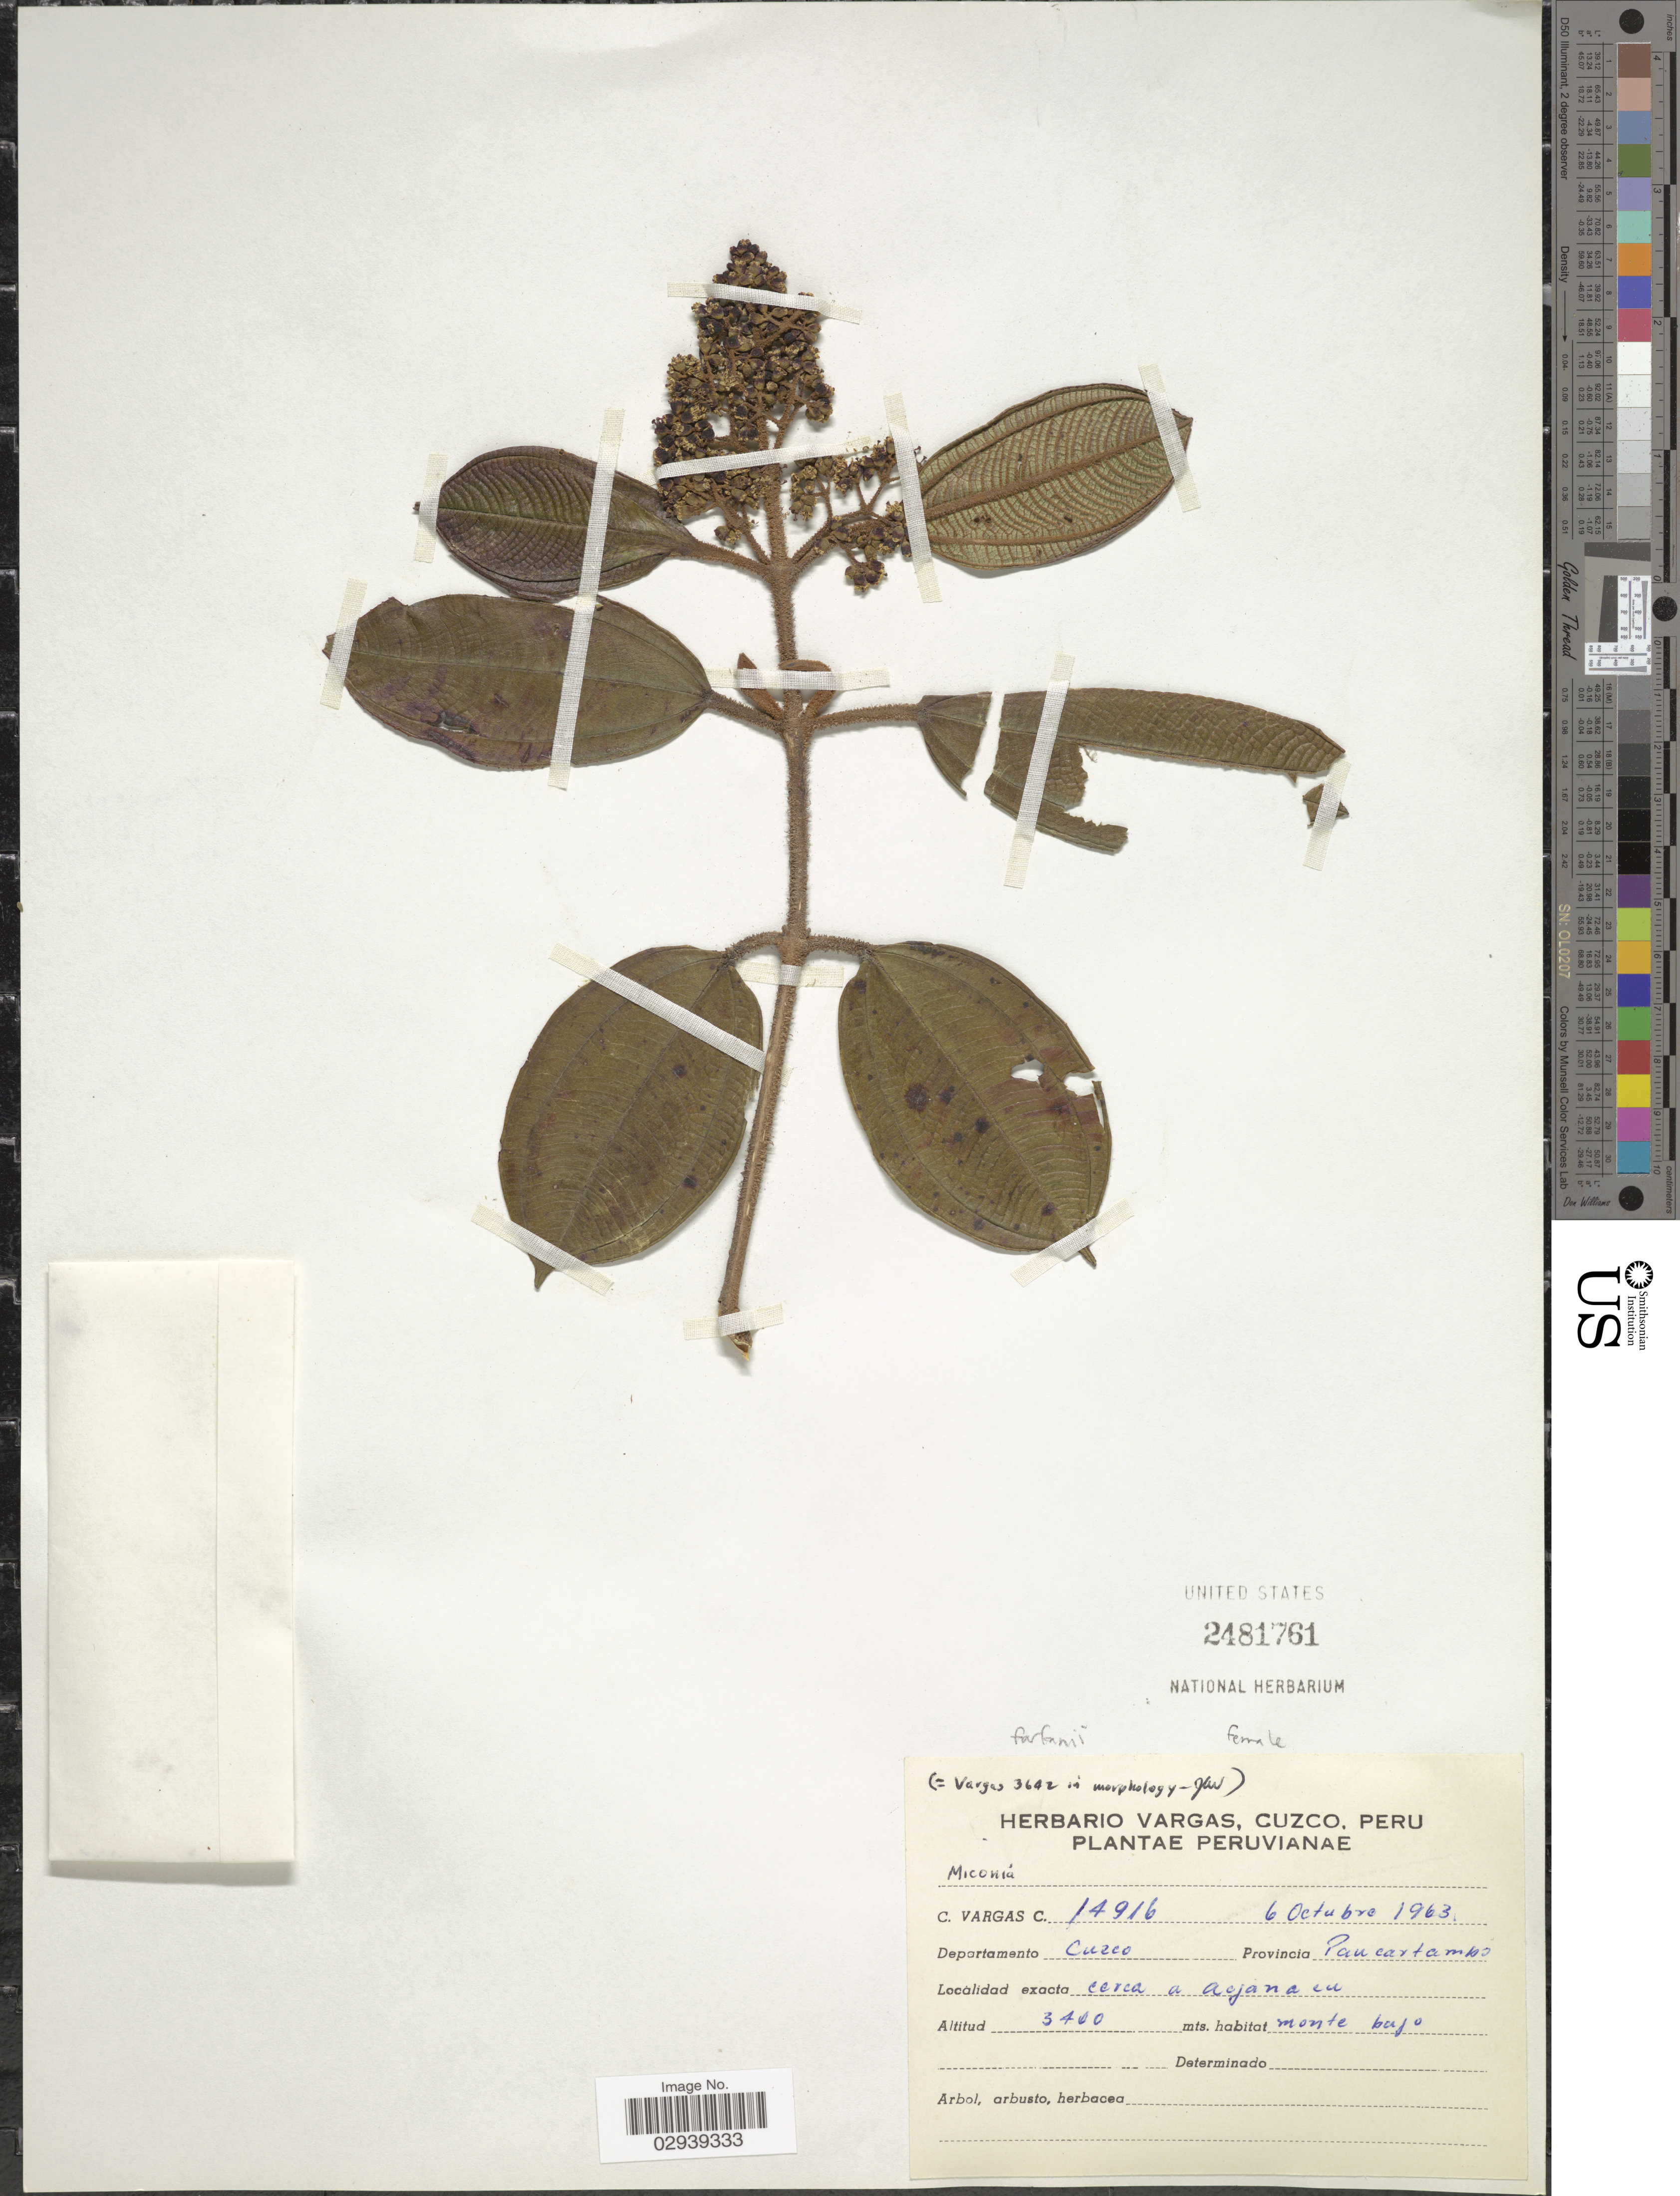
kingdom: Plantae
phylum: Tracheophyta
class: Magnoliopsida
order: Myrtales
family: Melastomataceae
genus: Miconia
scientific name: Miconia farfanii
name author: Jan.M. Burke & Michelang.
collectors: C. Vargas Calderón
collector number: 14916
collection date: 1963-10-06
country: Peru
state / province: Cusco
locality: Departamento Cuzco. Provincia Paucartambo. Cerca a Acjanacu.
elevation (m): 3400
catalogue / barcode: US 2481761